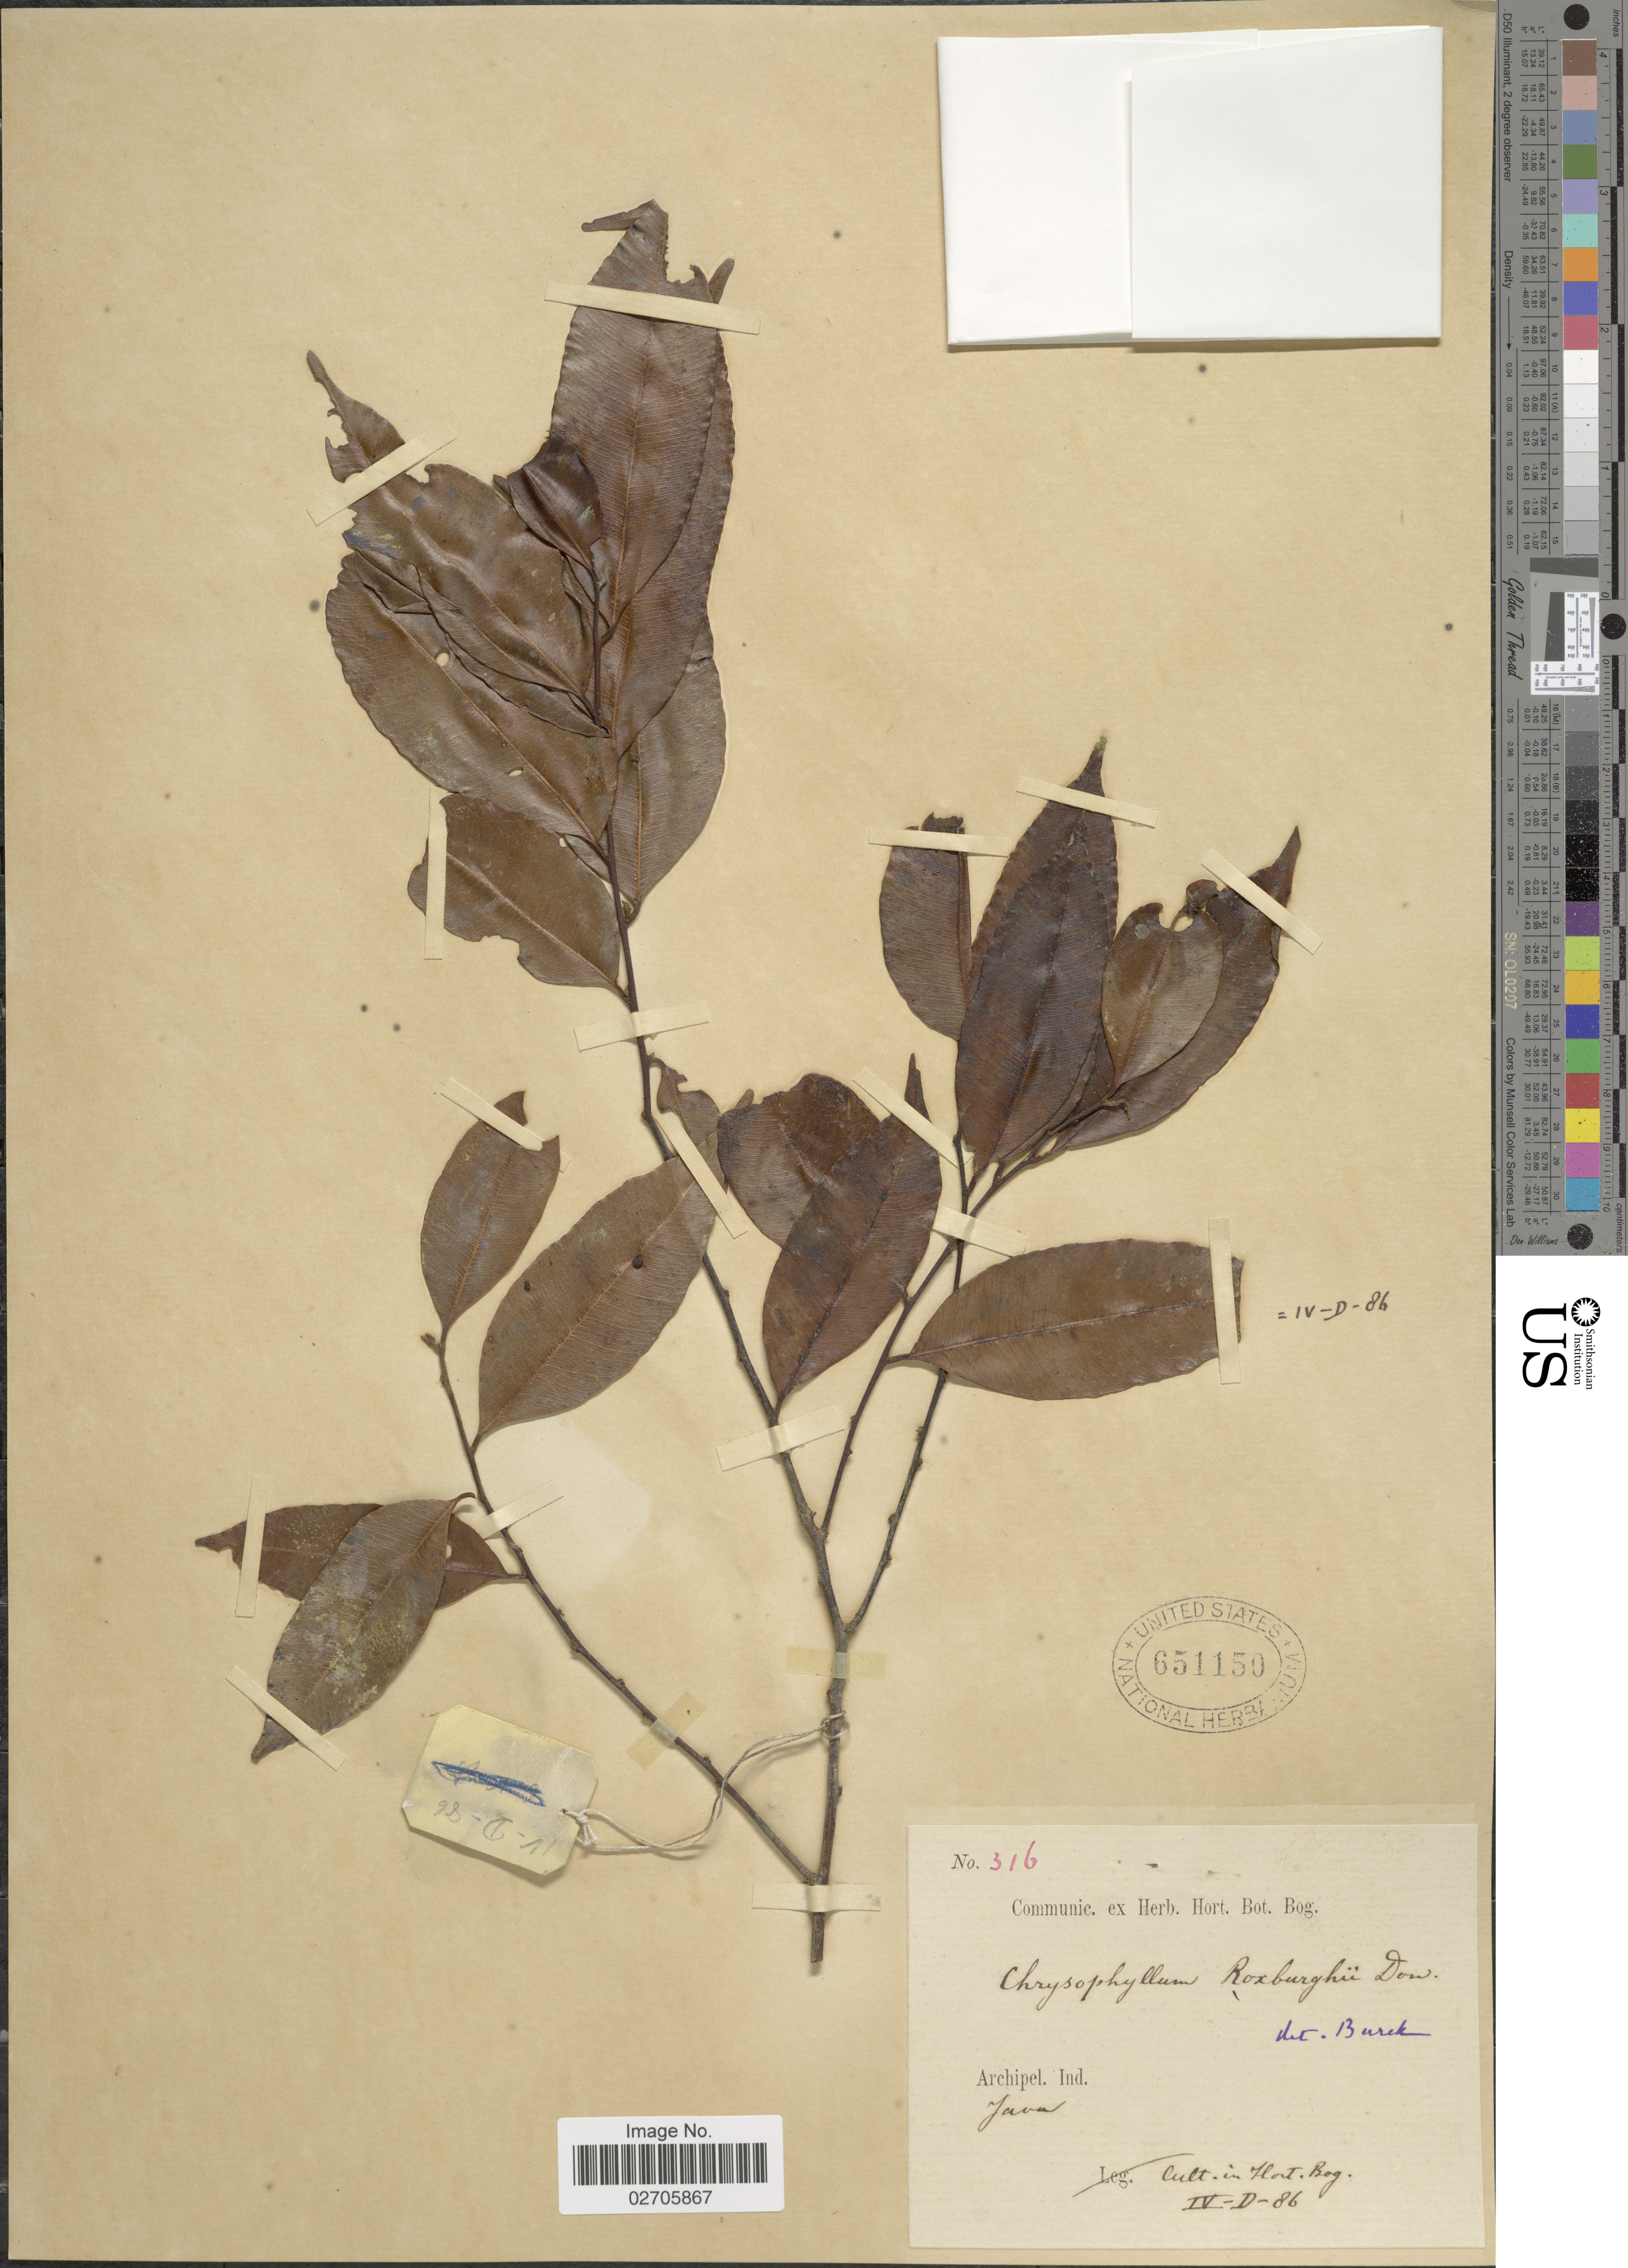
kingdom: Plantae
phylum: Tracheophyta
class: Magnoliopsida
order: Ericales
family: Sapotaceae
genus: Chrysophyllum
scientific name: Chrysophyllum lanceolatum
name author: (Blume) A. DC.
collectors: ex herb. Hort. Bot. Bog.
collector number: IV-D-86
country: Indonesia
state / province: Java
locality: Archipel. Ind. Java, Cult. in Hort. Bog.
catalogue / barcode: US 651150